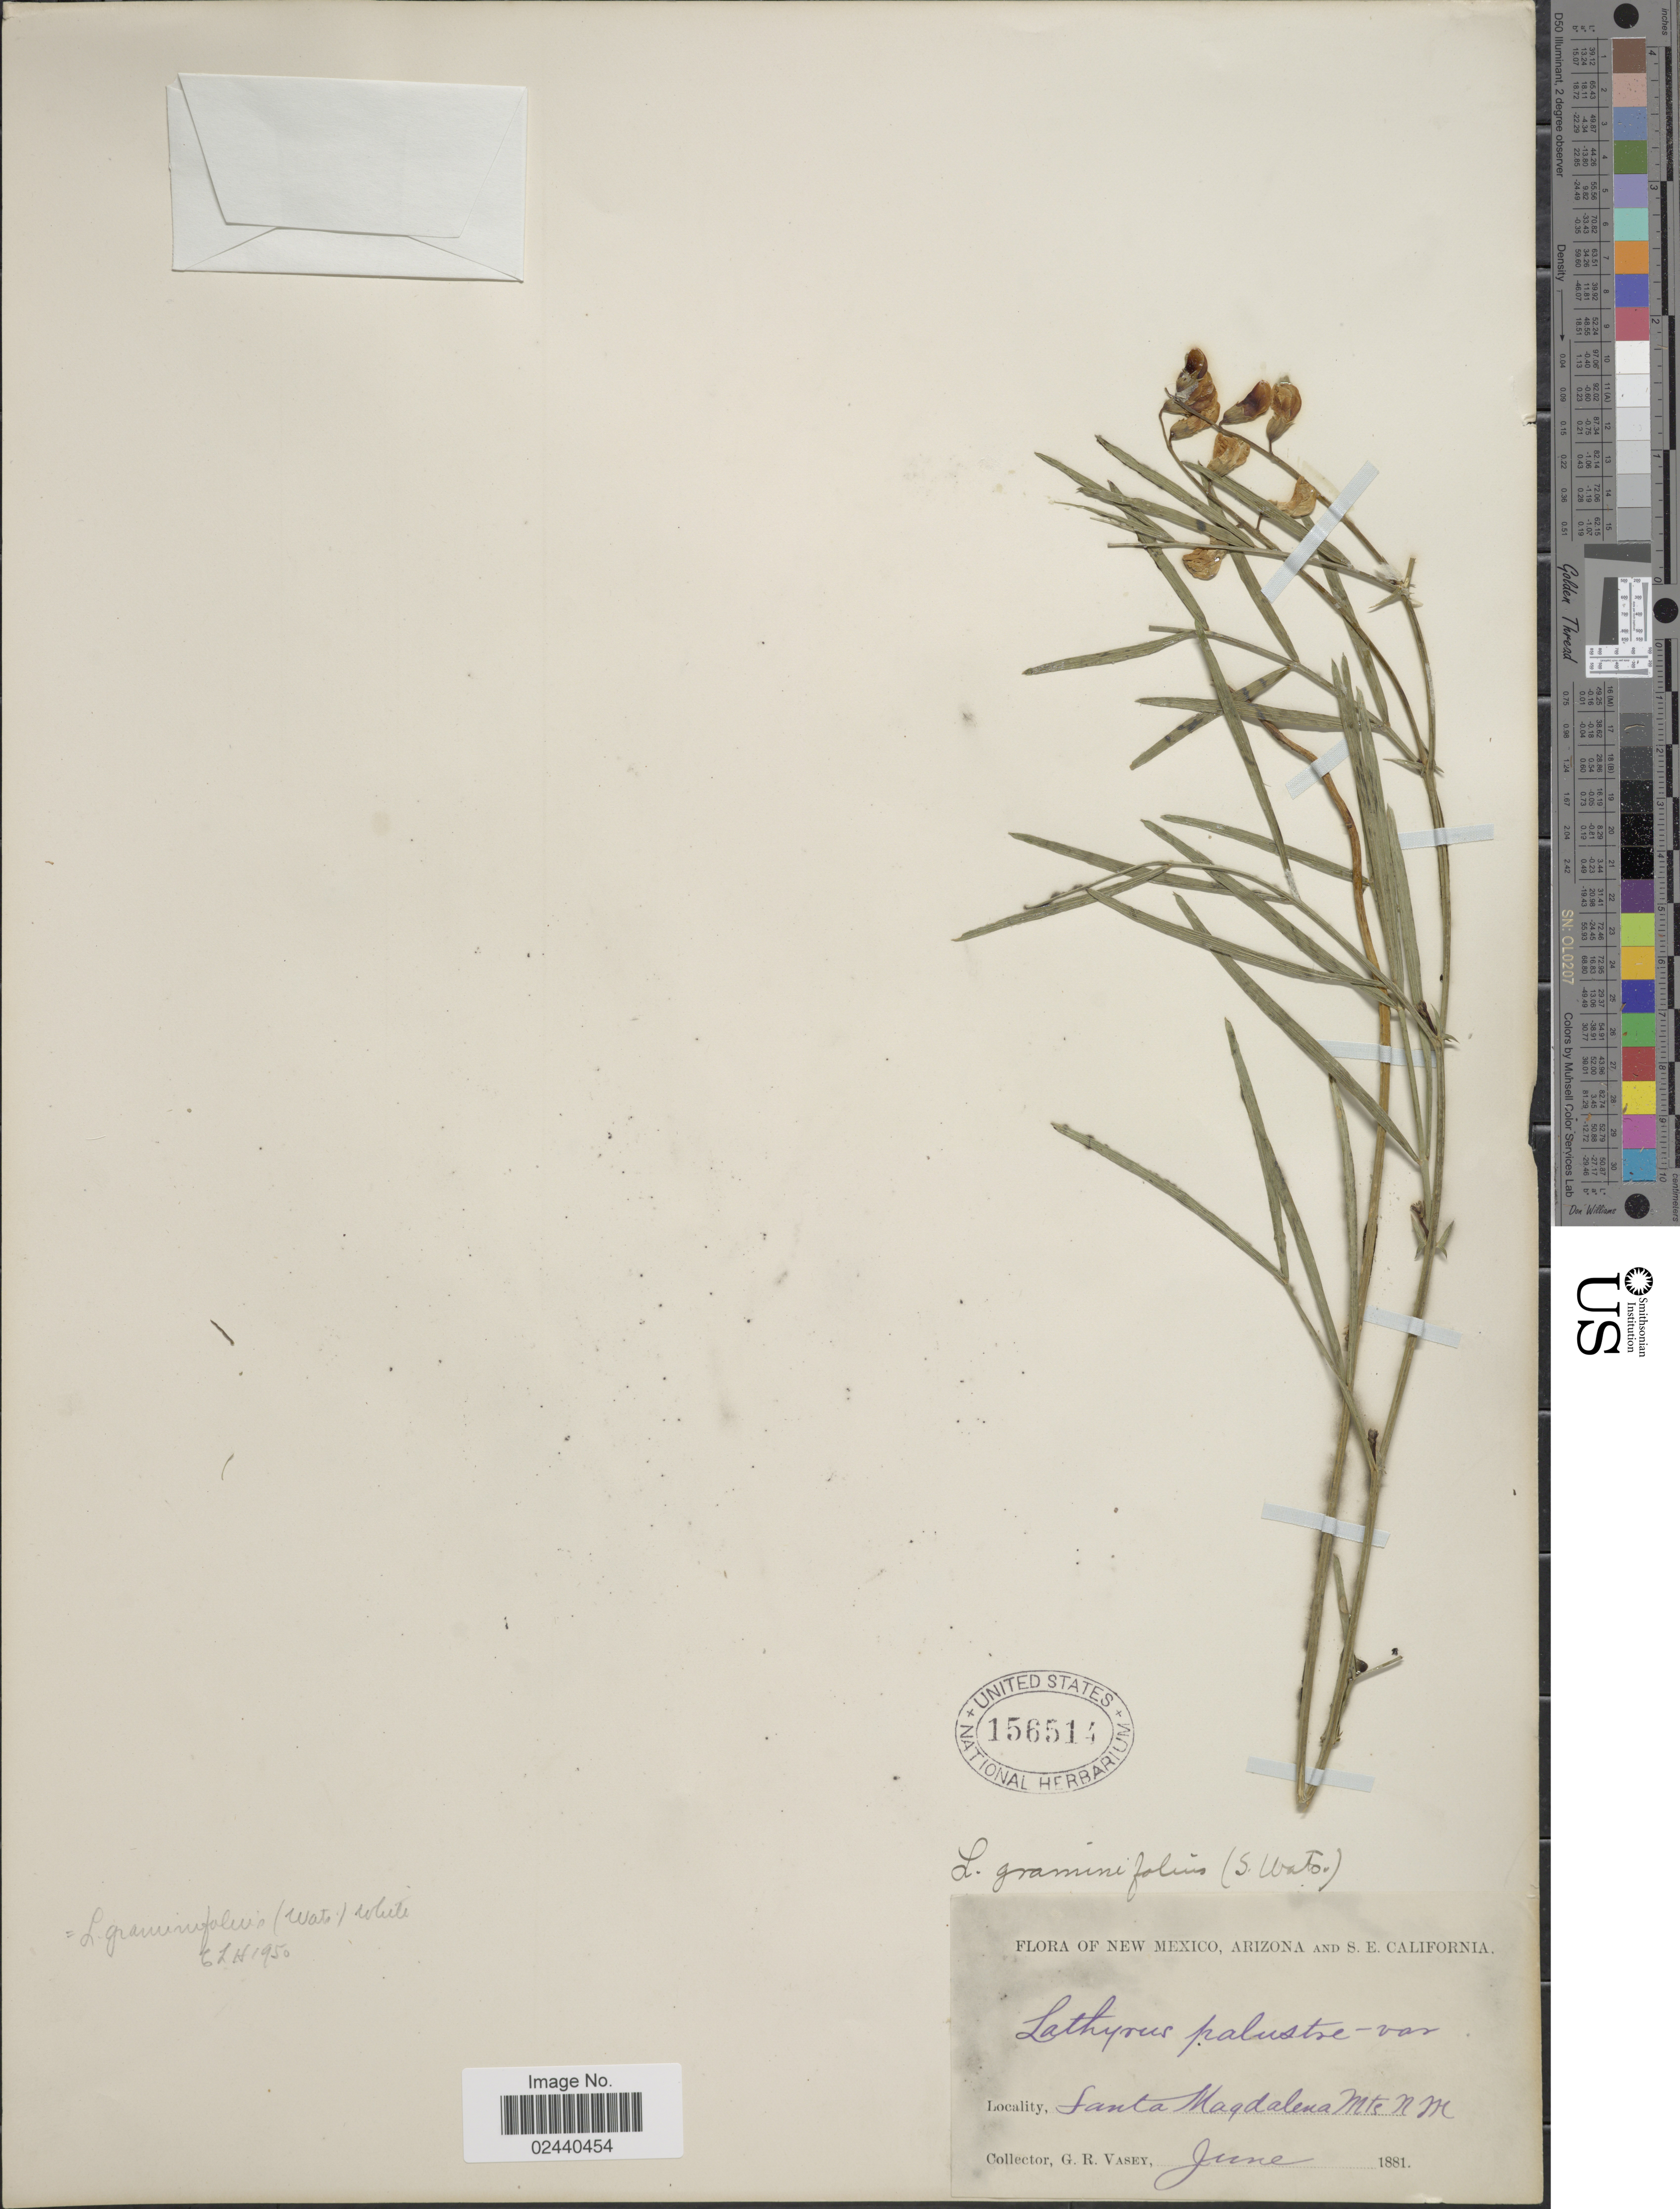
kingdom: Plantae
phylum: Tracheophyta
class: Magnoliopsida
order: Fabales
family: Fabaceae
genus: Lathyrus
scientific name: Lathyrus graminifolius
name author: (S. Watson) T.G. White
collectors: G. R. Vasey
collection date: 1881-06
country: United States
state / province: New Mexico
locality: Santa Magdalena Mts.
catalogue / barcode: US 156514